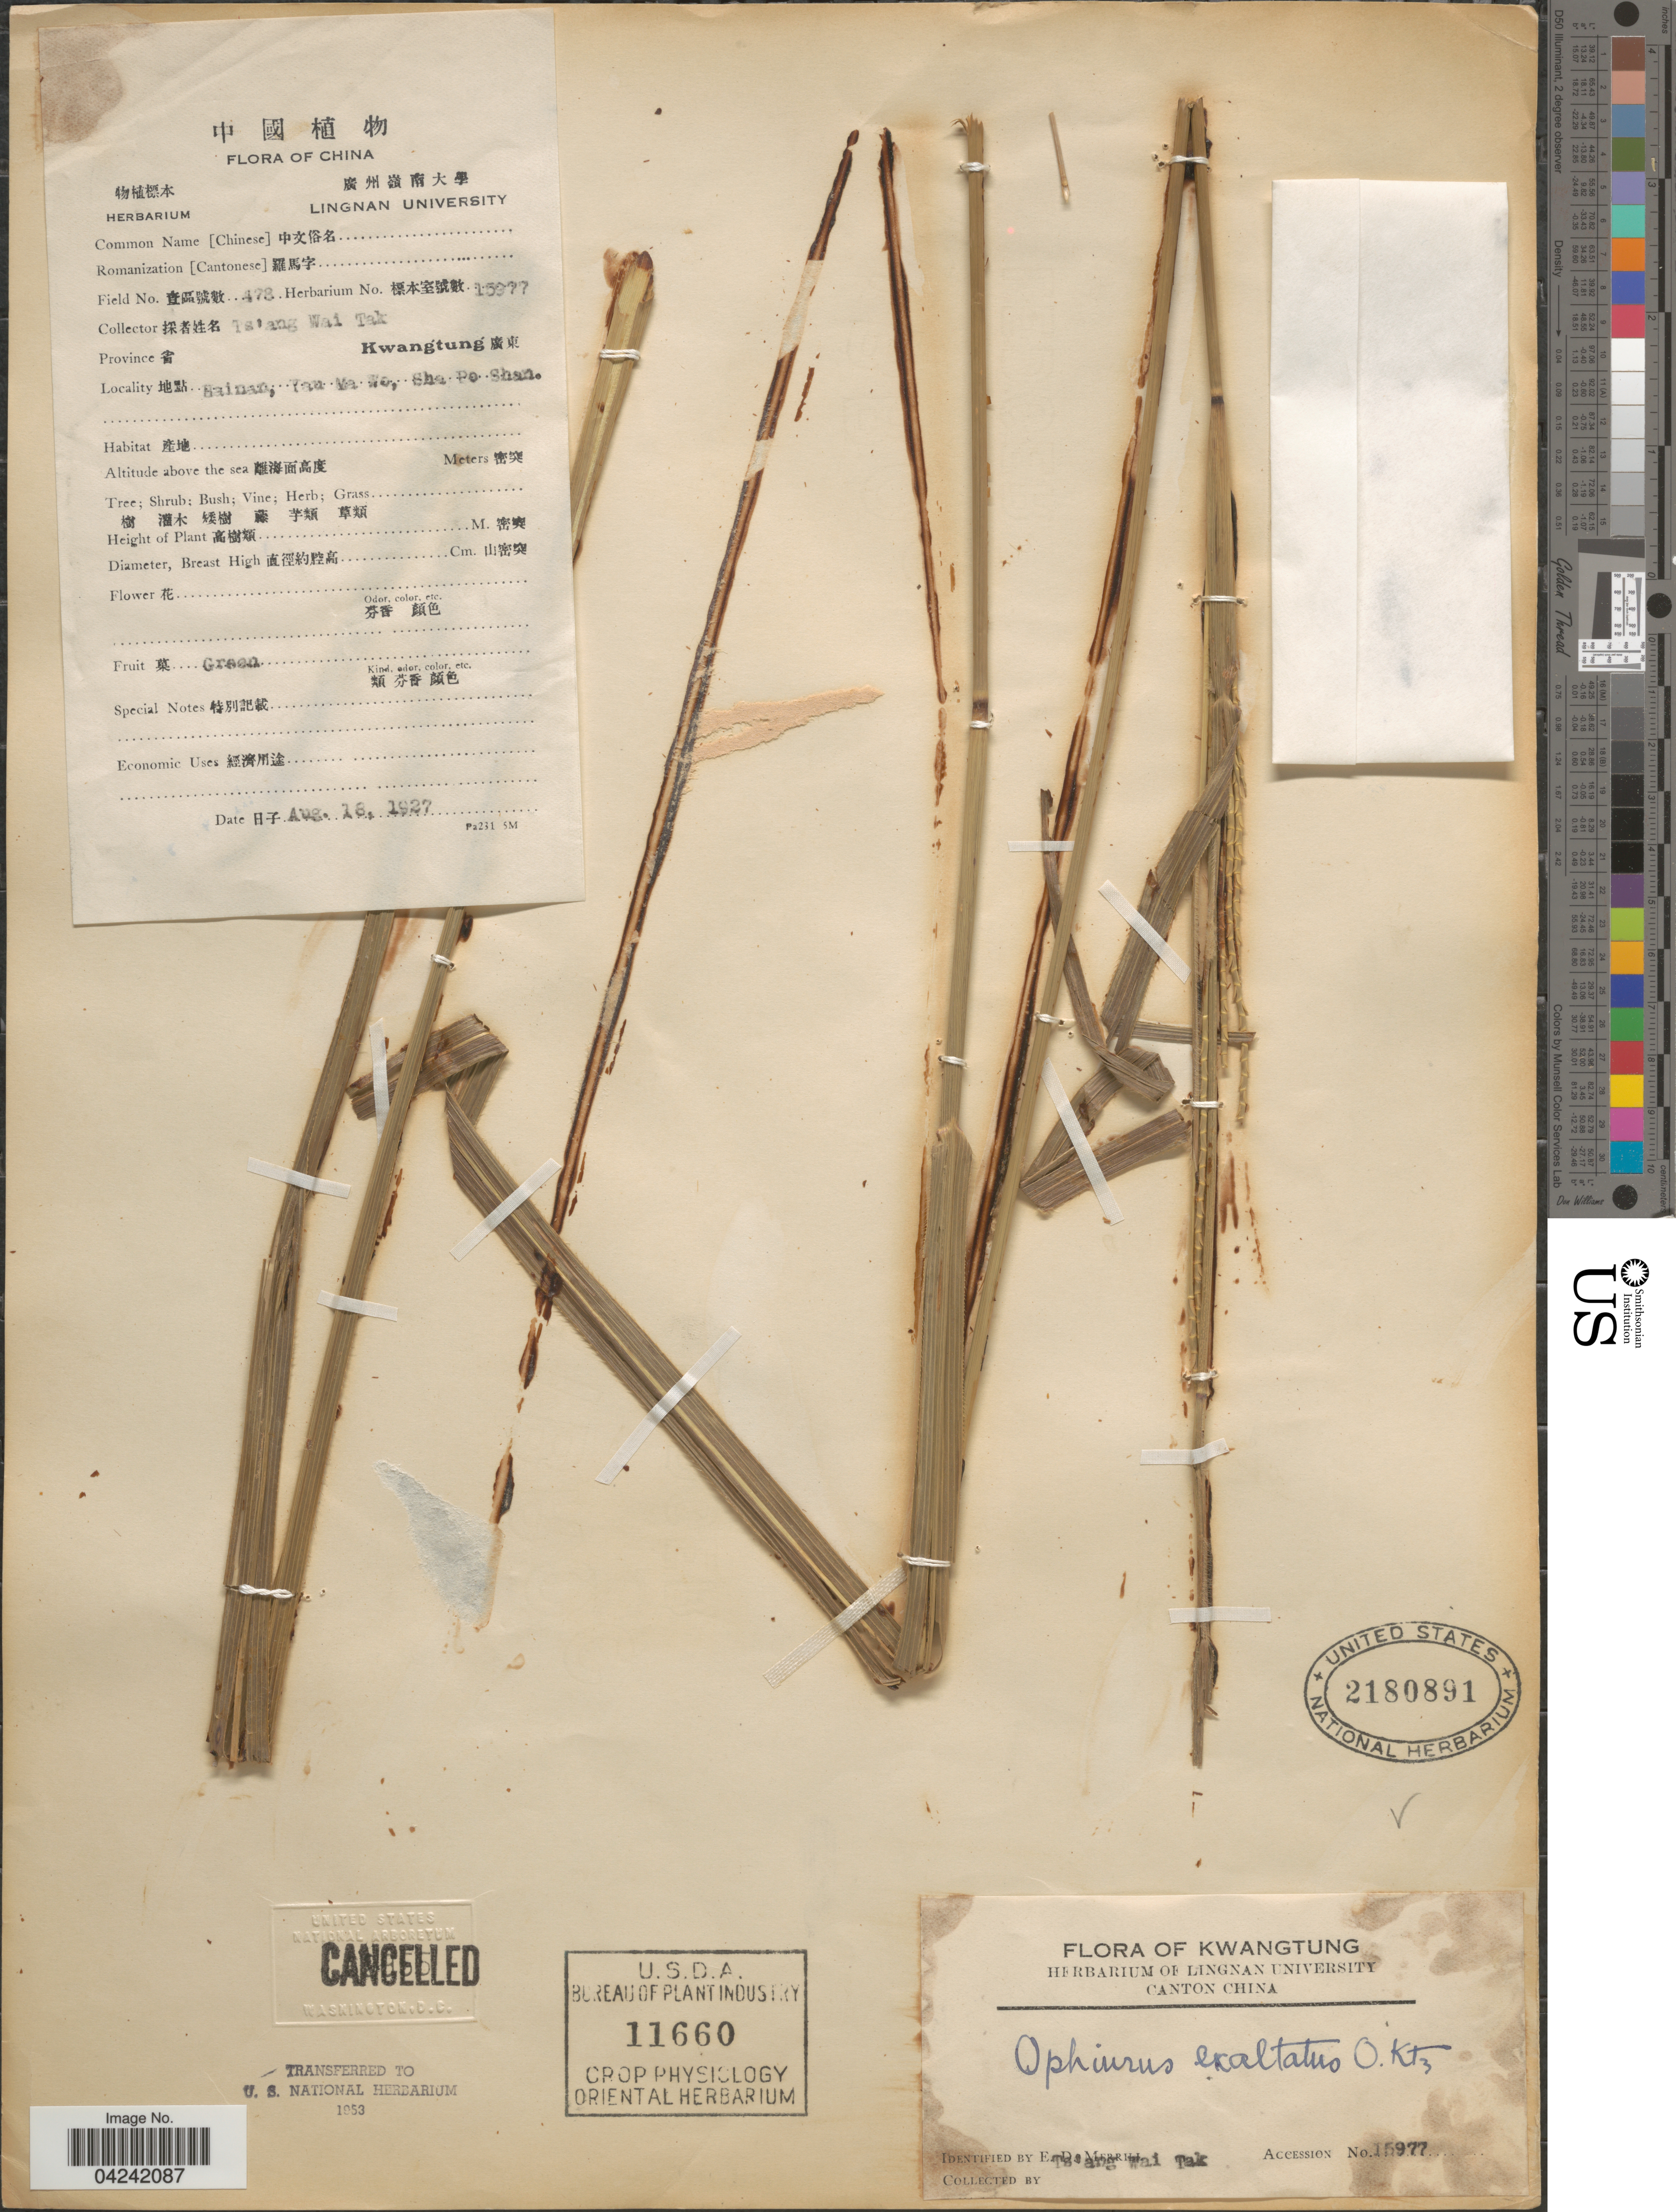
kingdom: Plantae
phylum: Tracheophyta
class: Liliopsida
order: Poales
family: Poaceae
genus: Ophiuros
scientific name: Ophiuros exaltatus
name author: (L.) Kuntze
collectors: W. T. Tsang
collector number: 478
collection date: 1927-08-18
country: China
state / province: Guangdong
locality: Kwangtung. Hainan, Yau Ma Wo, Sha Po Shan.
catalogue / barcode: US 2180891